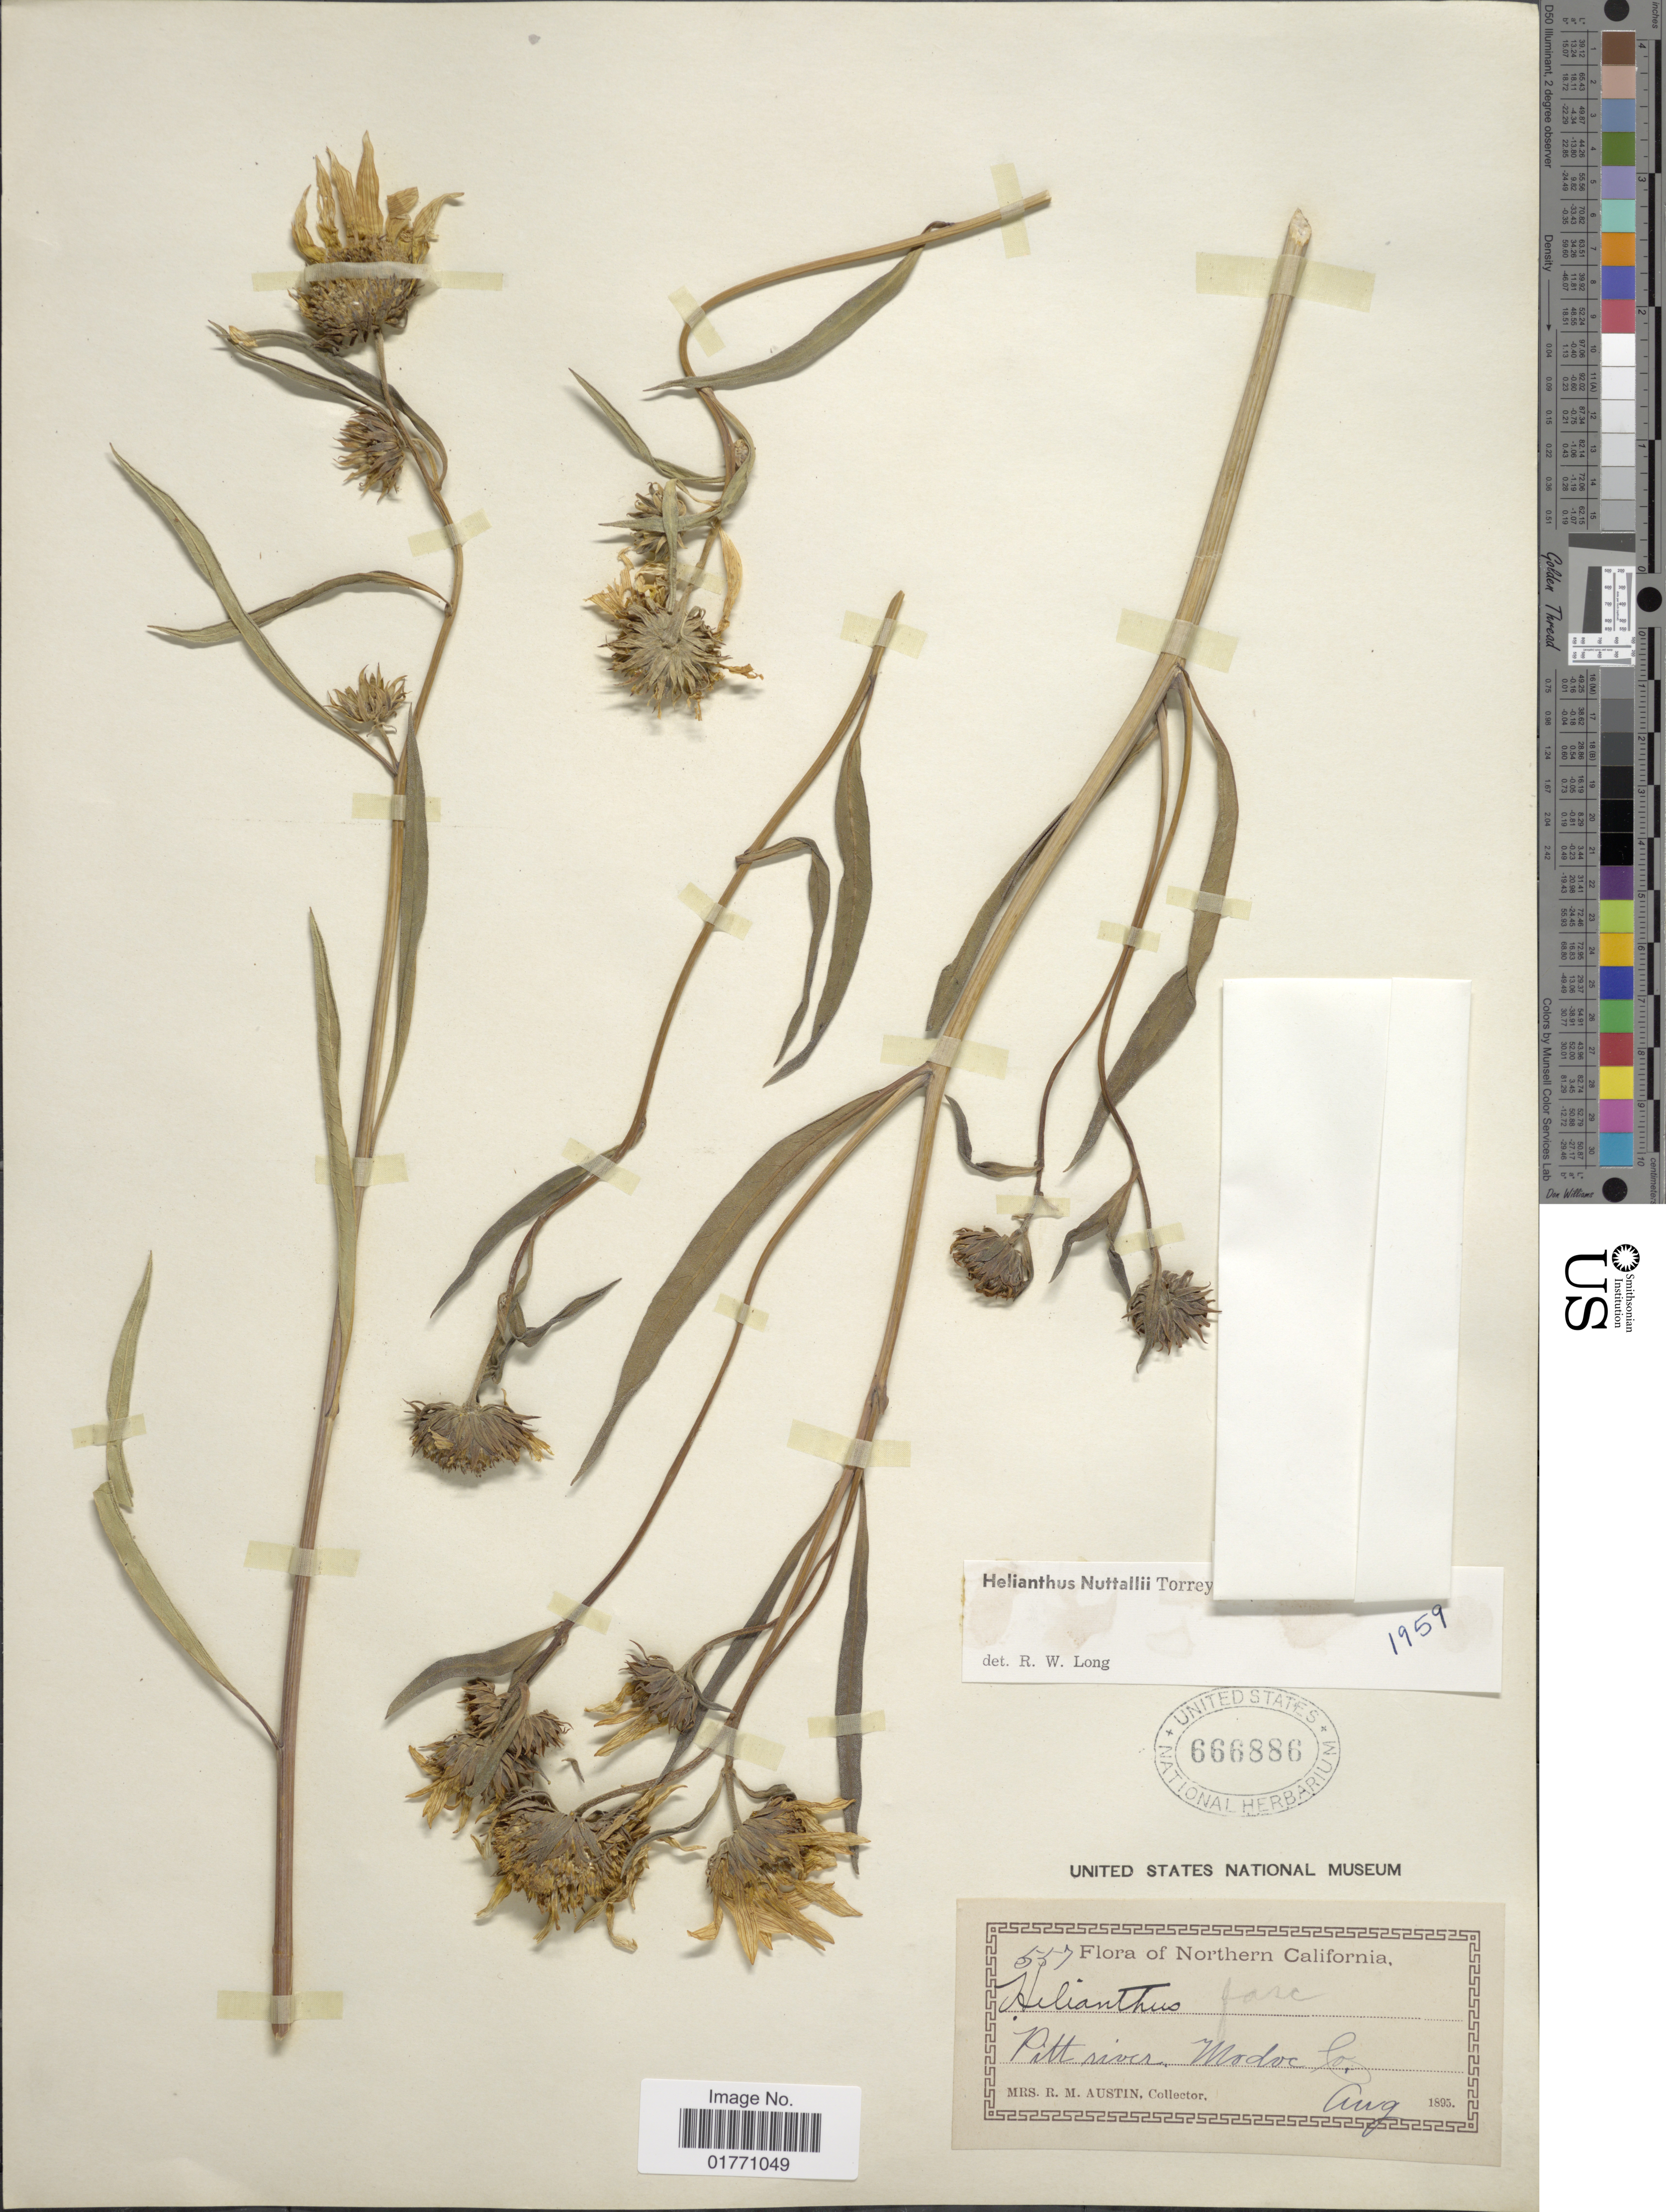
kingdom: Plantae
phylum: Tracheophyta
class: Magnoliopsida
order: Asterales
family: Asteraceae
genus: Helianthus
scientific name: Helianthus nuttallii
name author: Torr. & A. Gray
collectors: R. Austin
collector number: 557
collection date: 1895-08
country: United States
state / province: California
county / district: Modoc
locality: Northern California, Pitt river, Modoc Co.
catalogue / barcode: US 666886